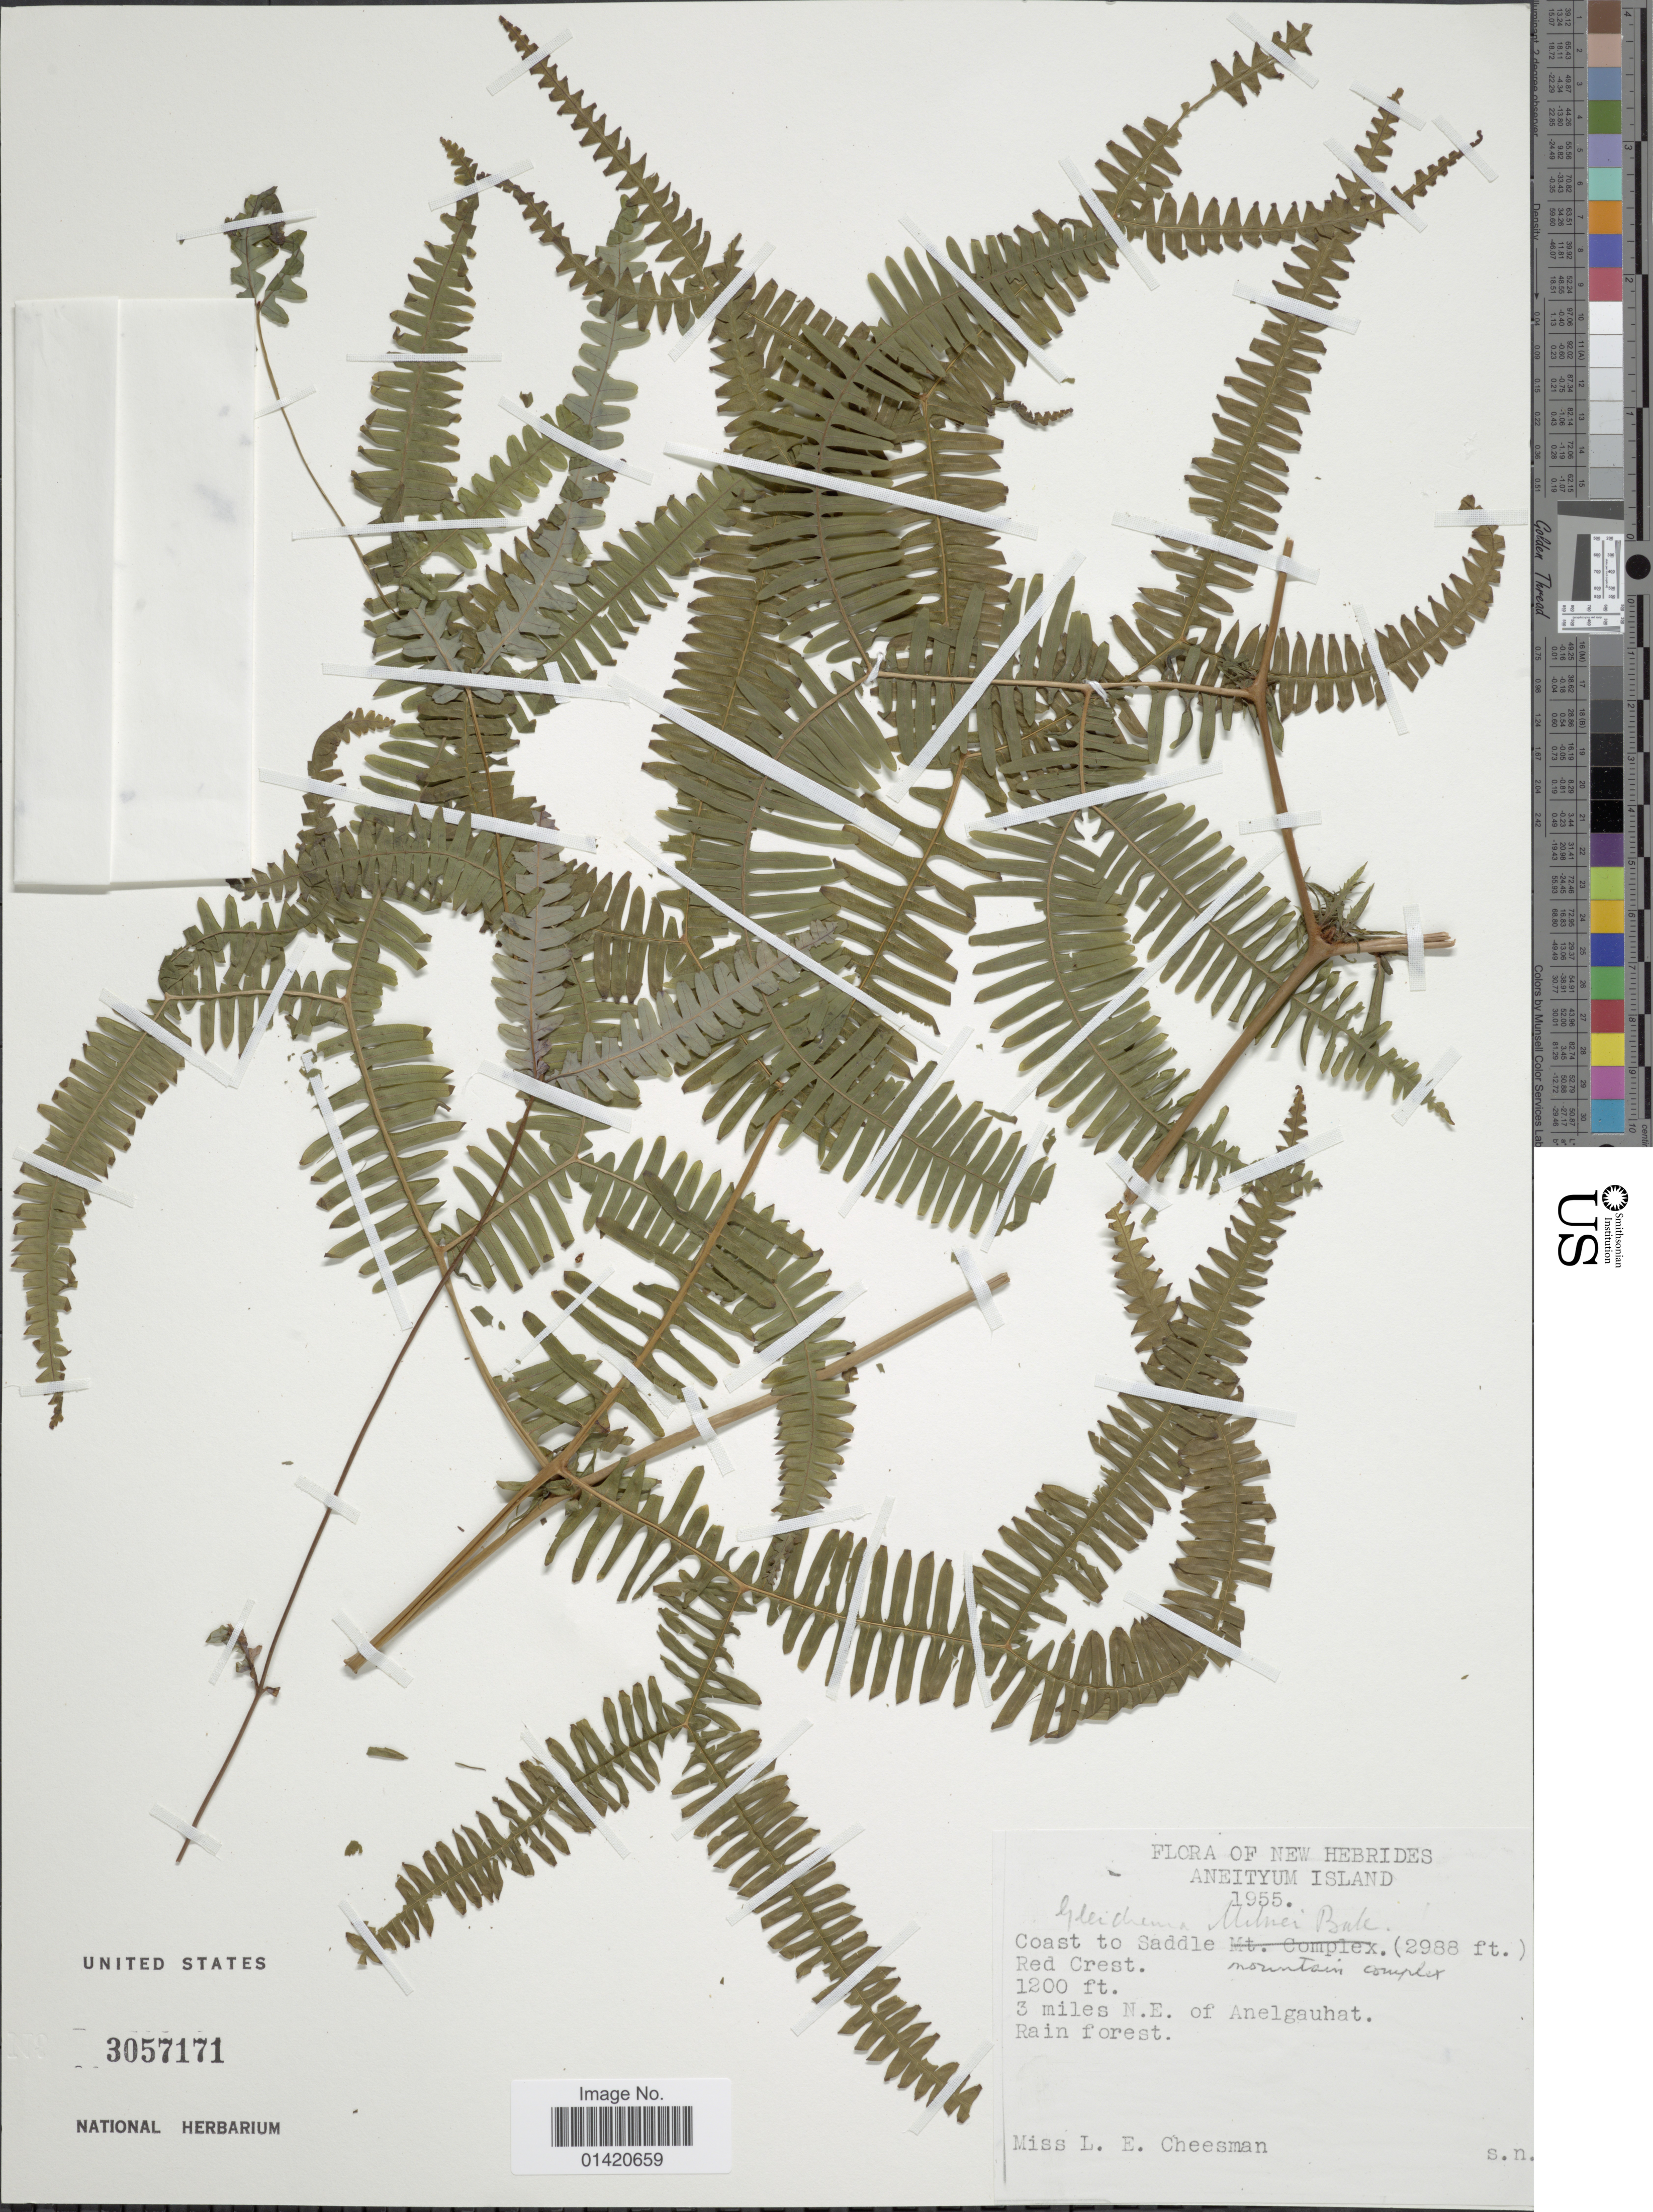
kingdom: Plantae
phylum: Tracheophyta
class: Polypodiopsida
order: Gleicheniales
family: Gleicheniaceae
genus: Dicranopteris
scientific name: Dicranopteris linearis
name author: (Burm. f.) Underw.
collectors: L. E. Cheesman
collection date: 1955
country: Vanuatu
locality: New Hebrides, Aneityum Island, Coast to Saddle mountain complex, 3 miles N.E. of Anelgauhat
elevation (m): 366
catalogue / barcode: US 3057171